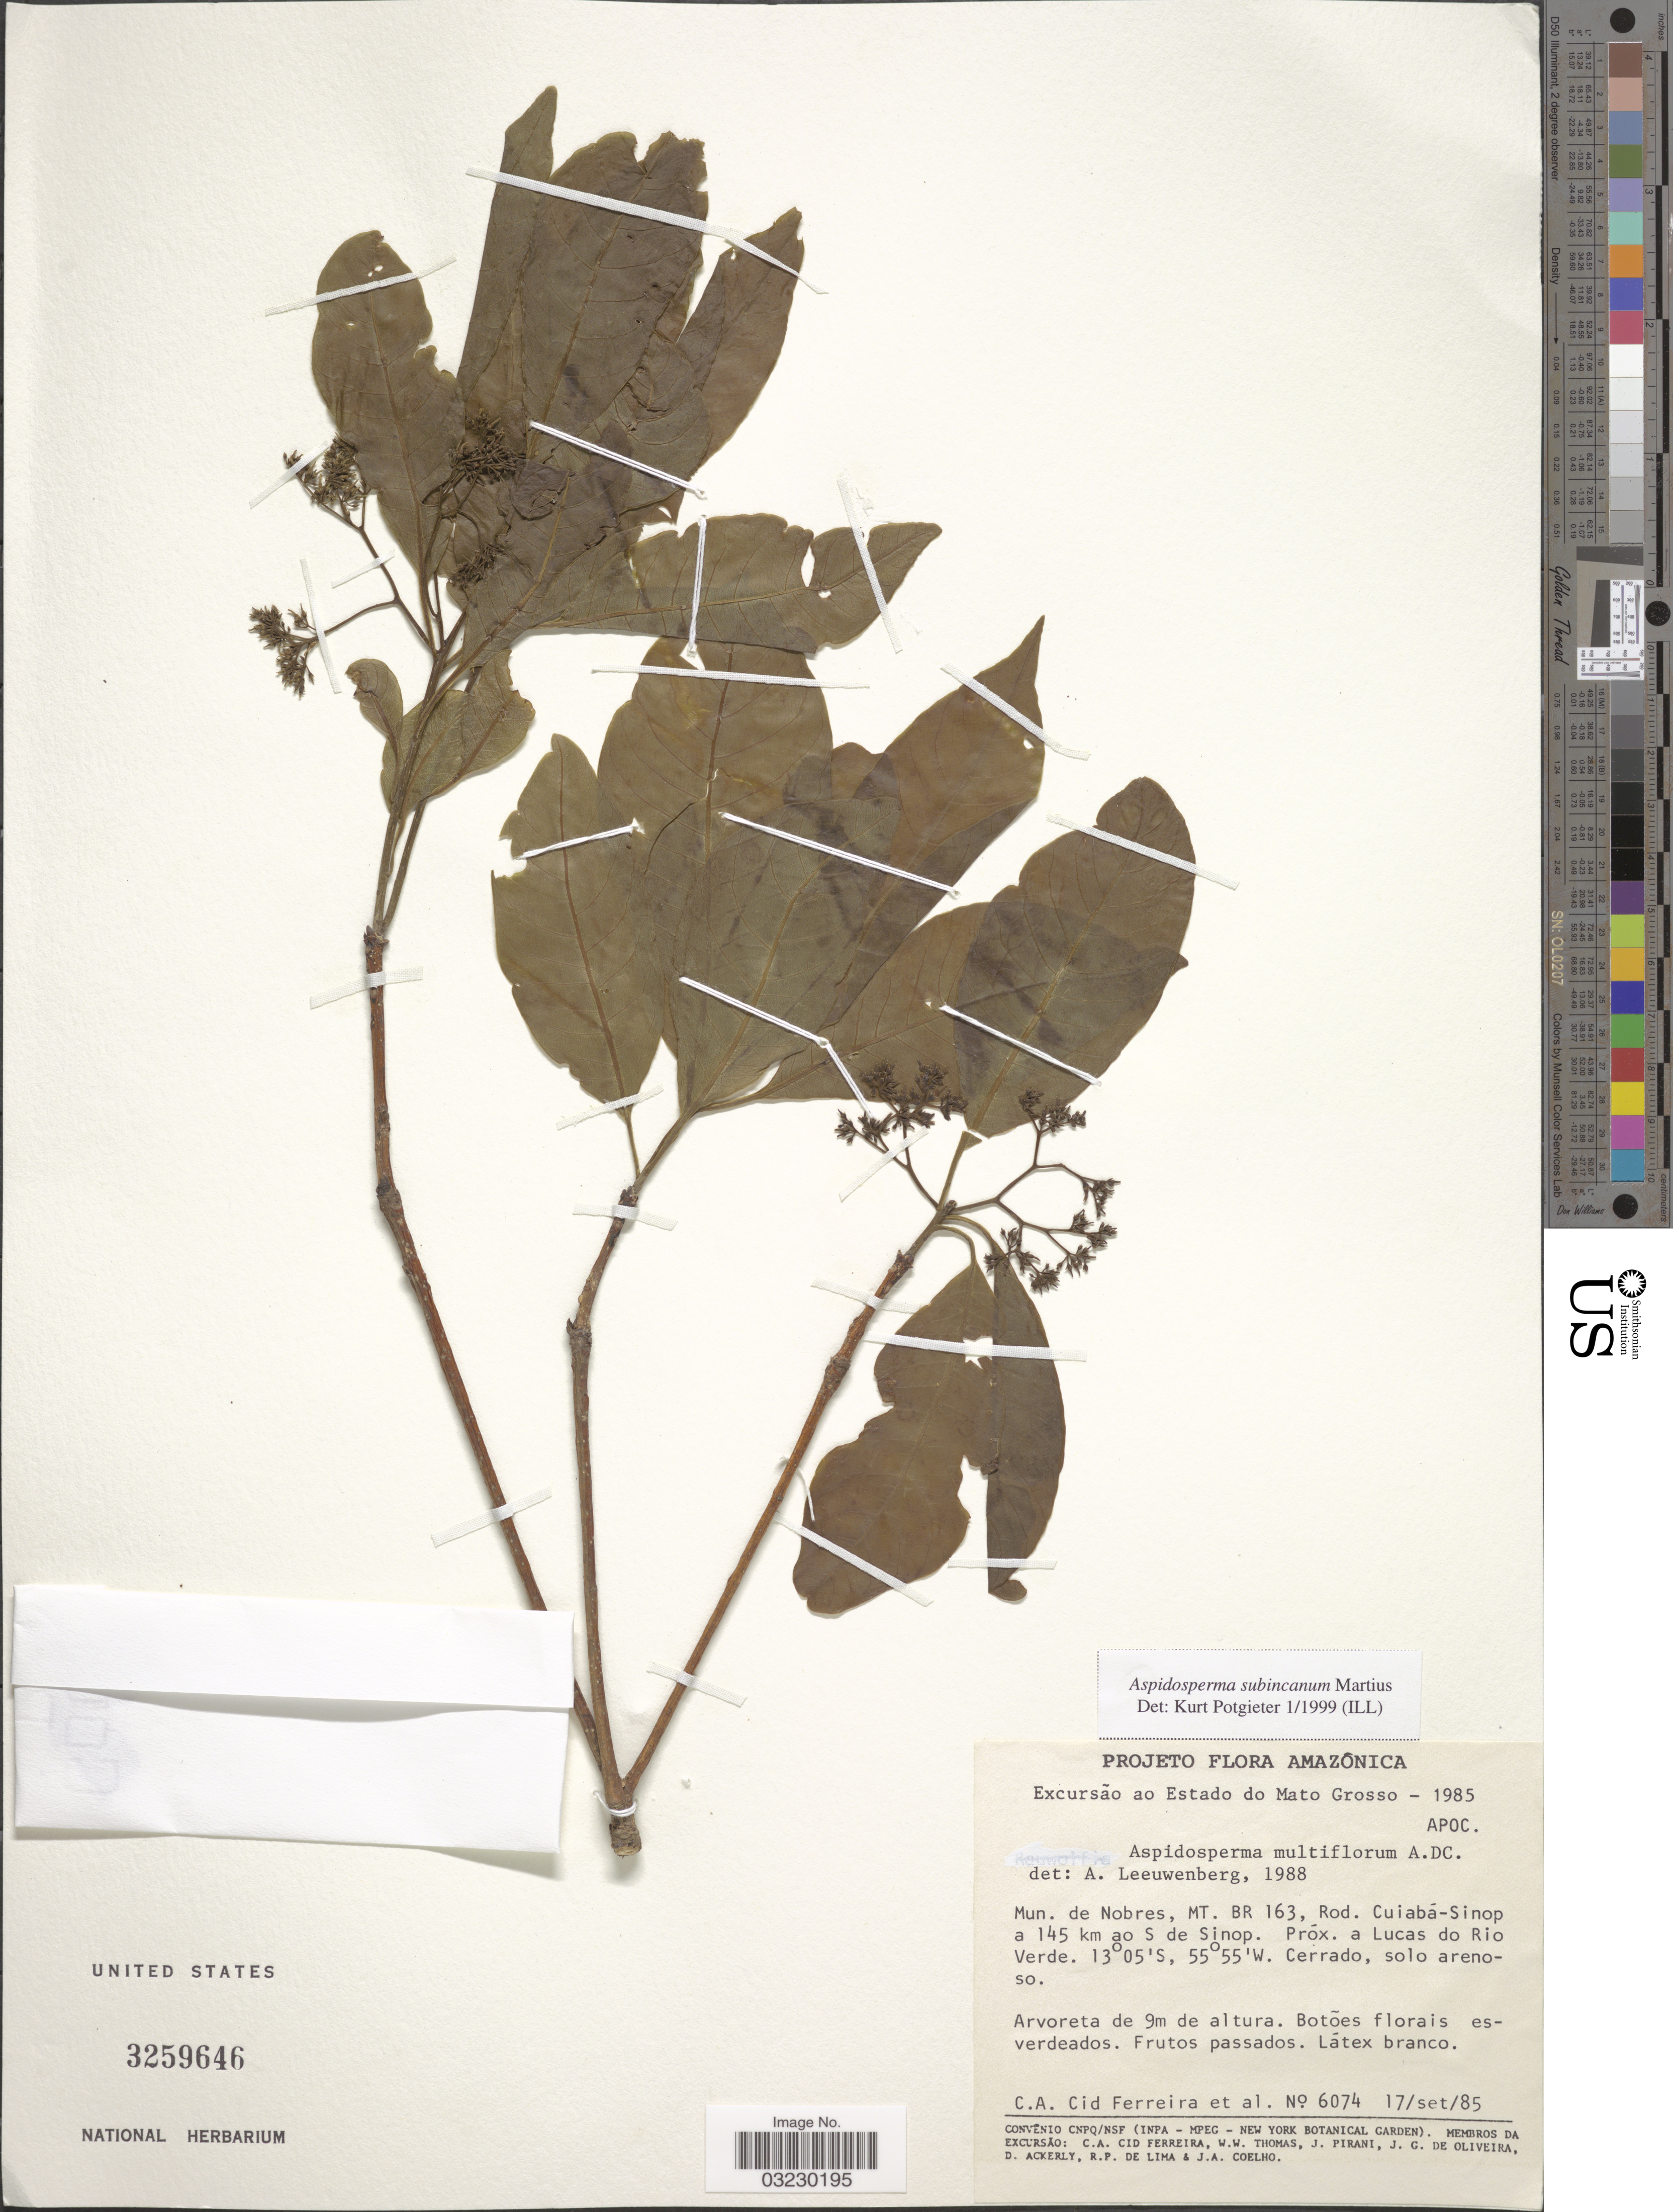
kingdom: Plantae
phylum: Tracheophyta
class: Magnoliopsida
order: Gentianales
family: Apocynaceae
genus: Aspidosperma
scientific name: Aspidosperma subincanum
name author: Mart.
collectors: R. Rodin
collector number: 724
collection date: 1945-10-21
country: Guam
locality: North end of Guam on Ratidian Pt.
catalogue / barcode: US 1968652